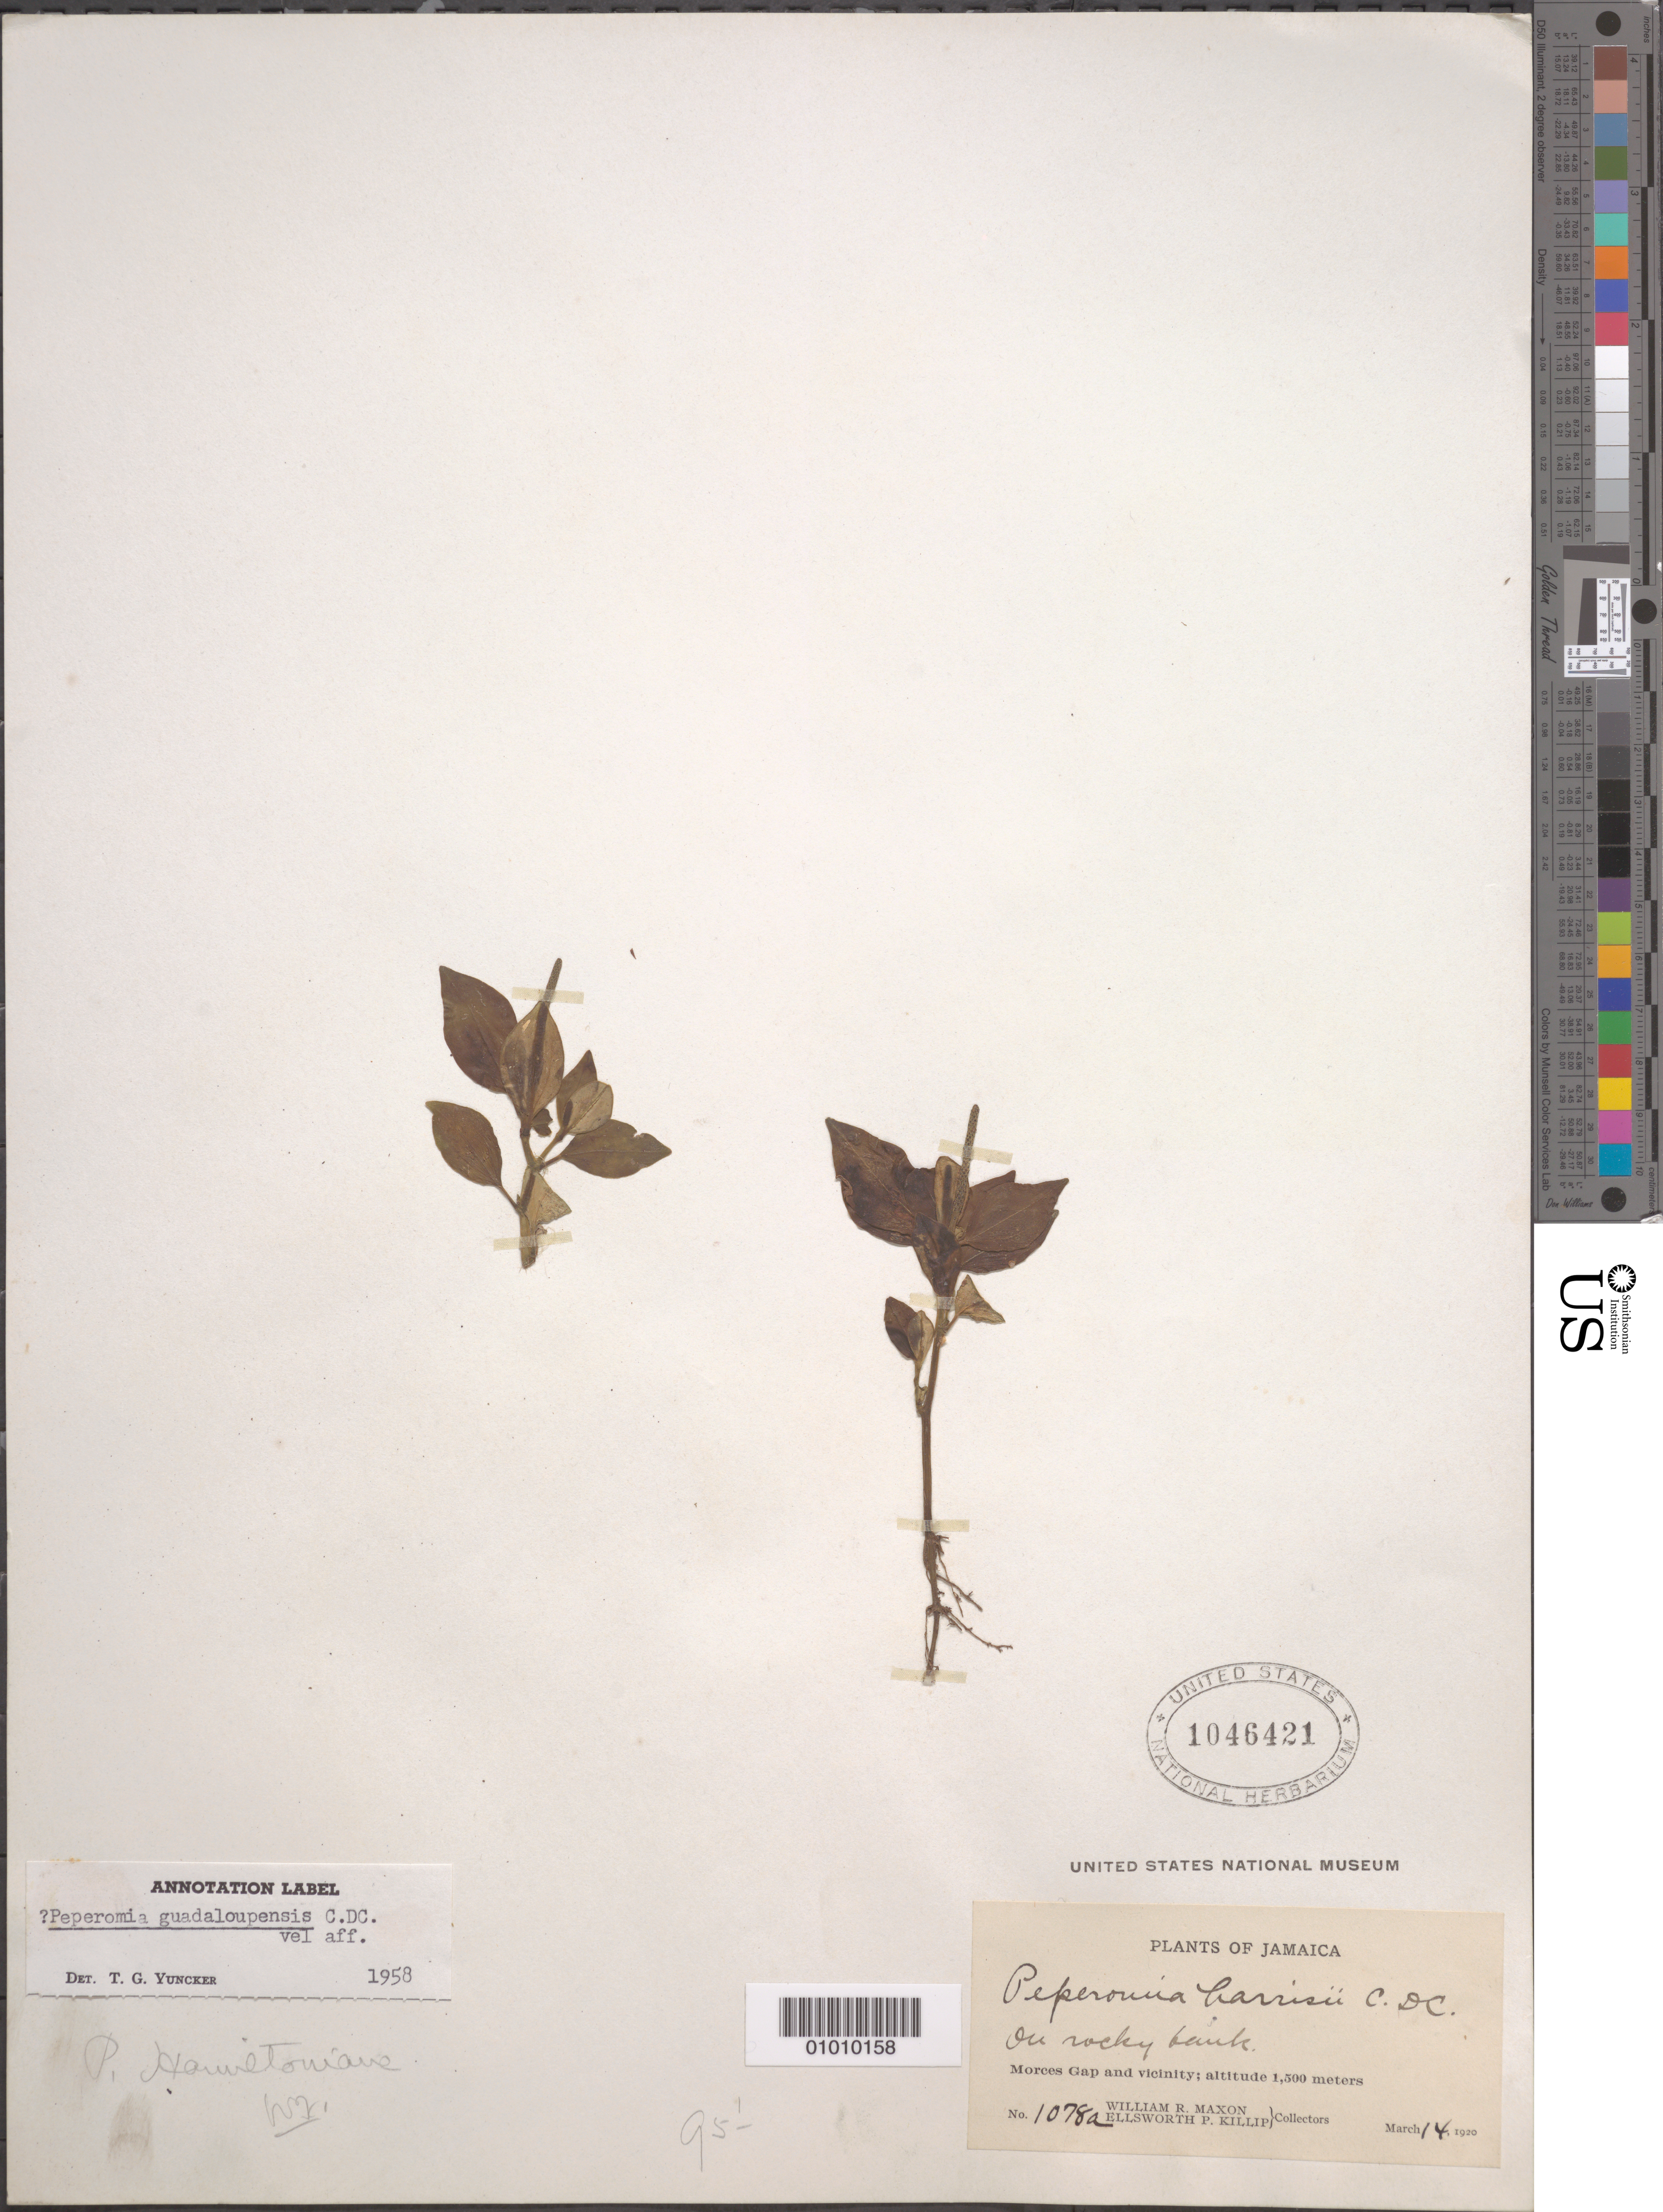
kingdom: Plantae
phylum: Tracheophyta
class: Magnoliopsida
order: Piperales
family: Piperaceae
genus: Peperomia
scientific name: Peperomia guadaloupensis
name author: C. DC.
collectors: W. R. Maxon & E. P. Killip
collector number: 1078a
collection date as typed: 14 Mar 1920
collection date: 1920-03-14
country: Jamaica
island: Jamaica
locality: On rocky bank. Morces Gap and vicinity.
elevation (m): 1500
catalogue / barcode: US 1046421